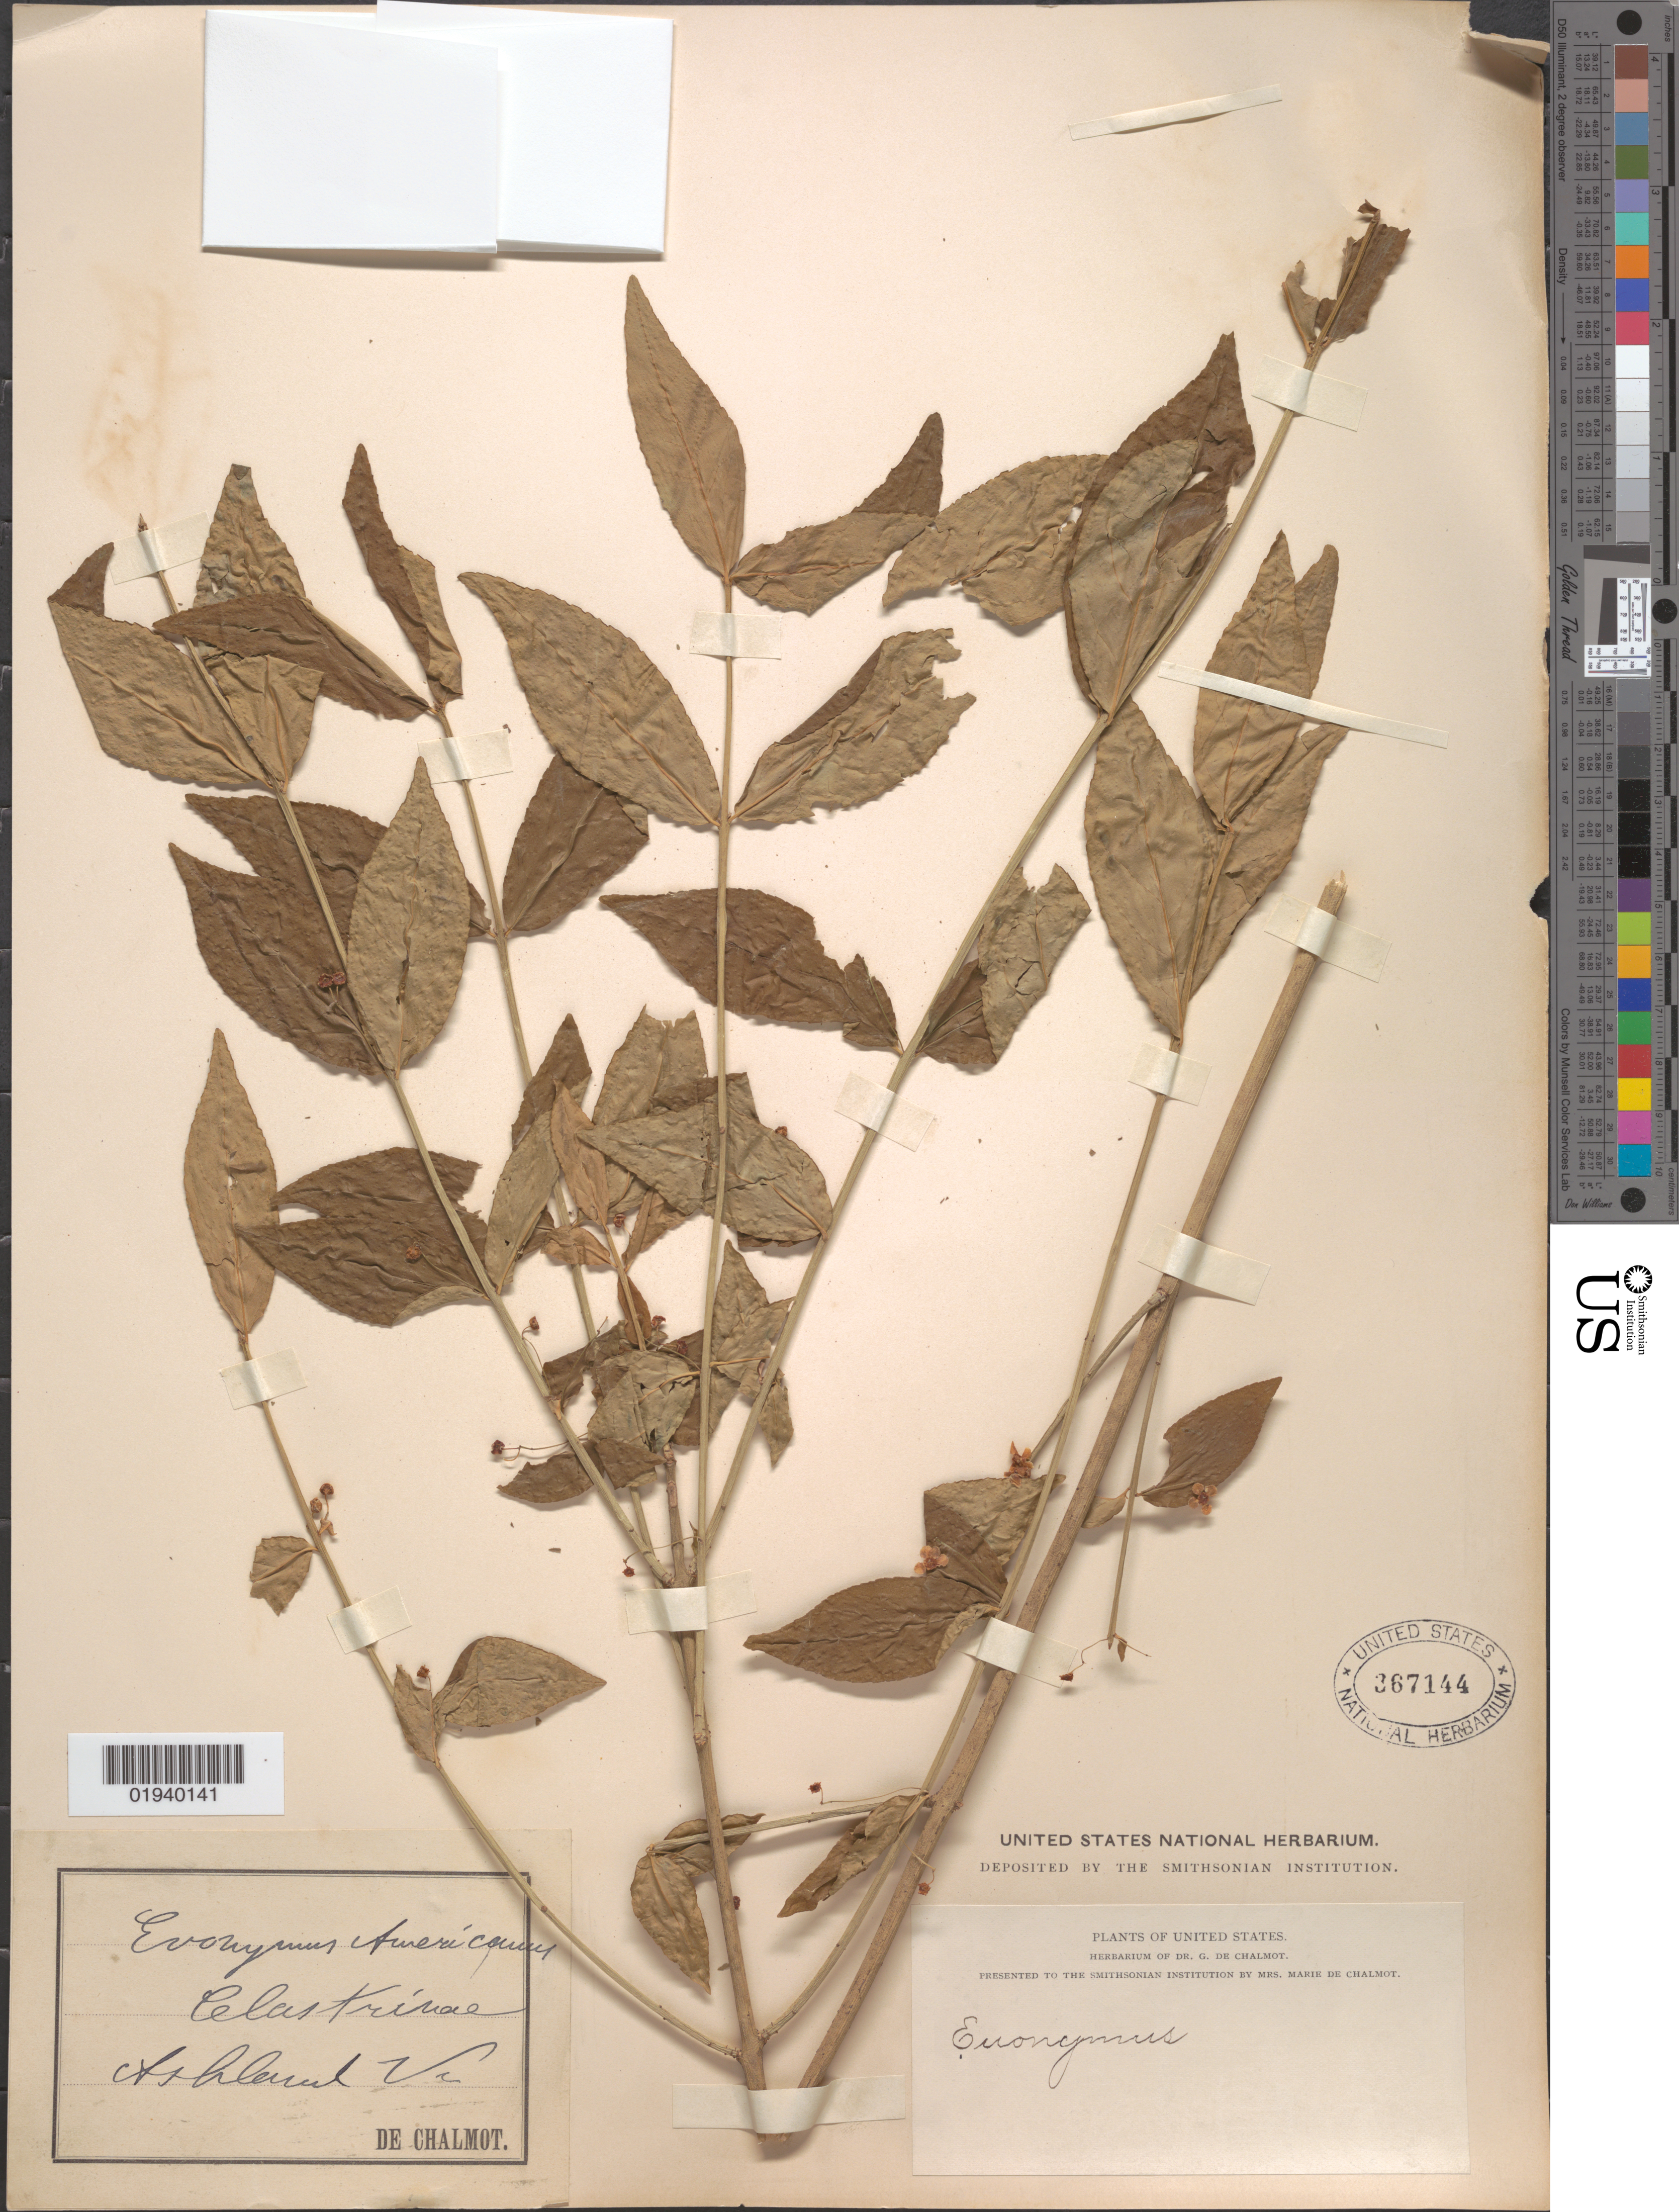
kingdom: Plantae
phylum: Tracheophyta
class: Magnoliopsida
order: Celastrales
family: Celastraceae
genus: Euonymus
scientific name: Euonymus americanus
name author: L.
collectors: G. de Chalmot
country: United States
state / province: Virginia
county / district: Hanover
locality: Ashland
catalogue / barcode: US 367144